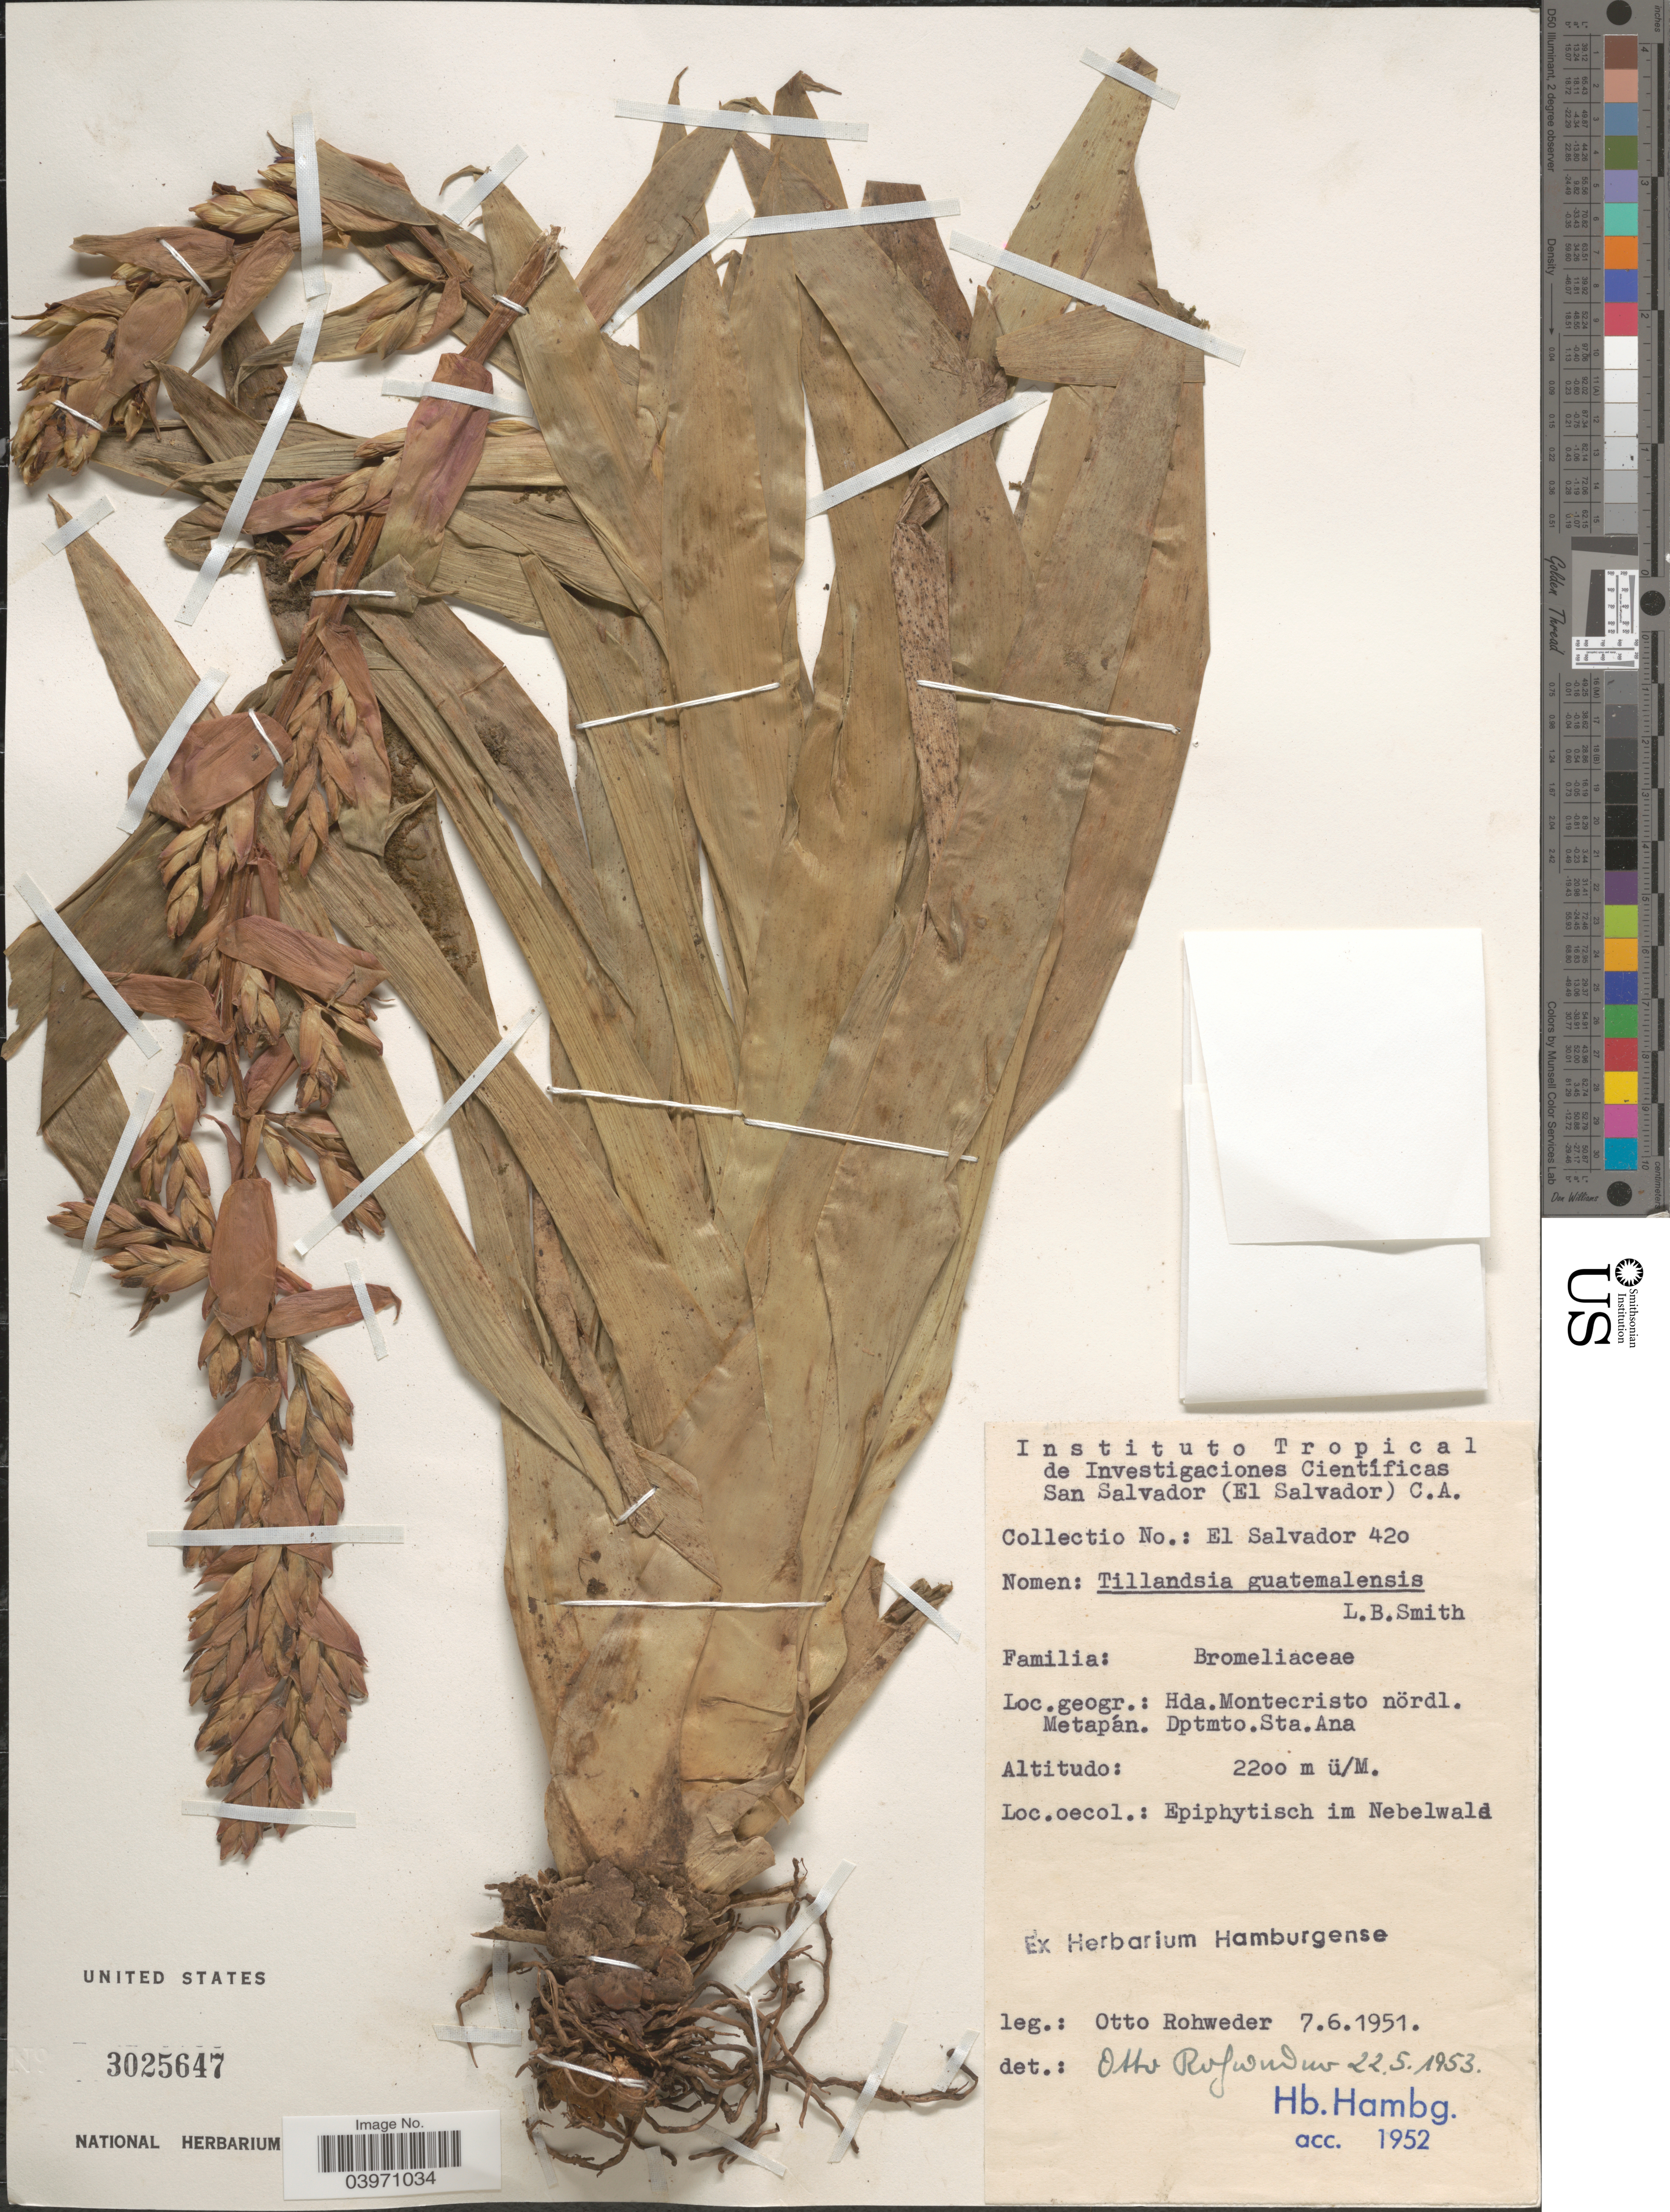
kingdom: Plantae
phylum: Tracheophyta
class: Liliopsida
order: Poales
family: Bromeliaceae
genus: Tillandsia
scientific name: Tillandsia guatemalensis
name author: L.B. Sm.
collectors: O. Rohweder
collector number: El Salvador 420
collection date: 1951-06-07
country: El Salvador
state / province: Santa Ana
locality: Hda. Montecristo nördl. Metapán. Dptmto. Sta. Ana.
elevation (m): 2200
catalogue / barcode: US 3025647